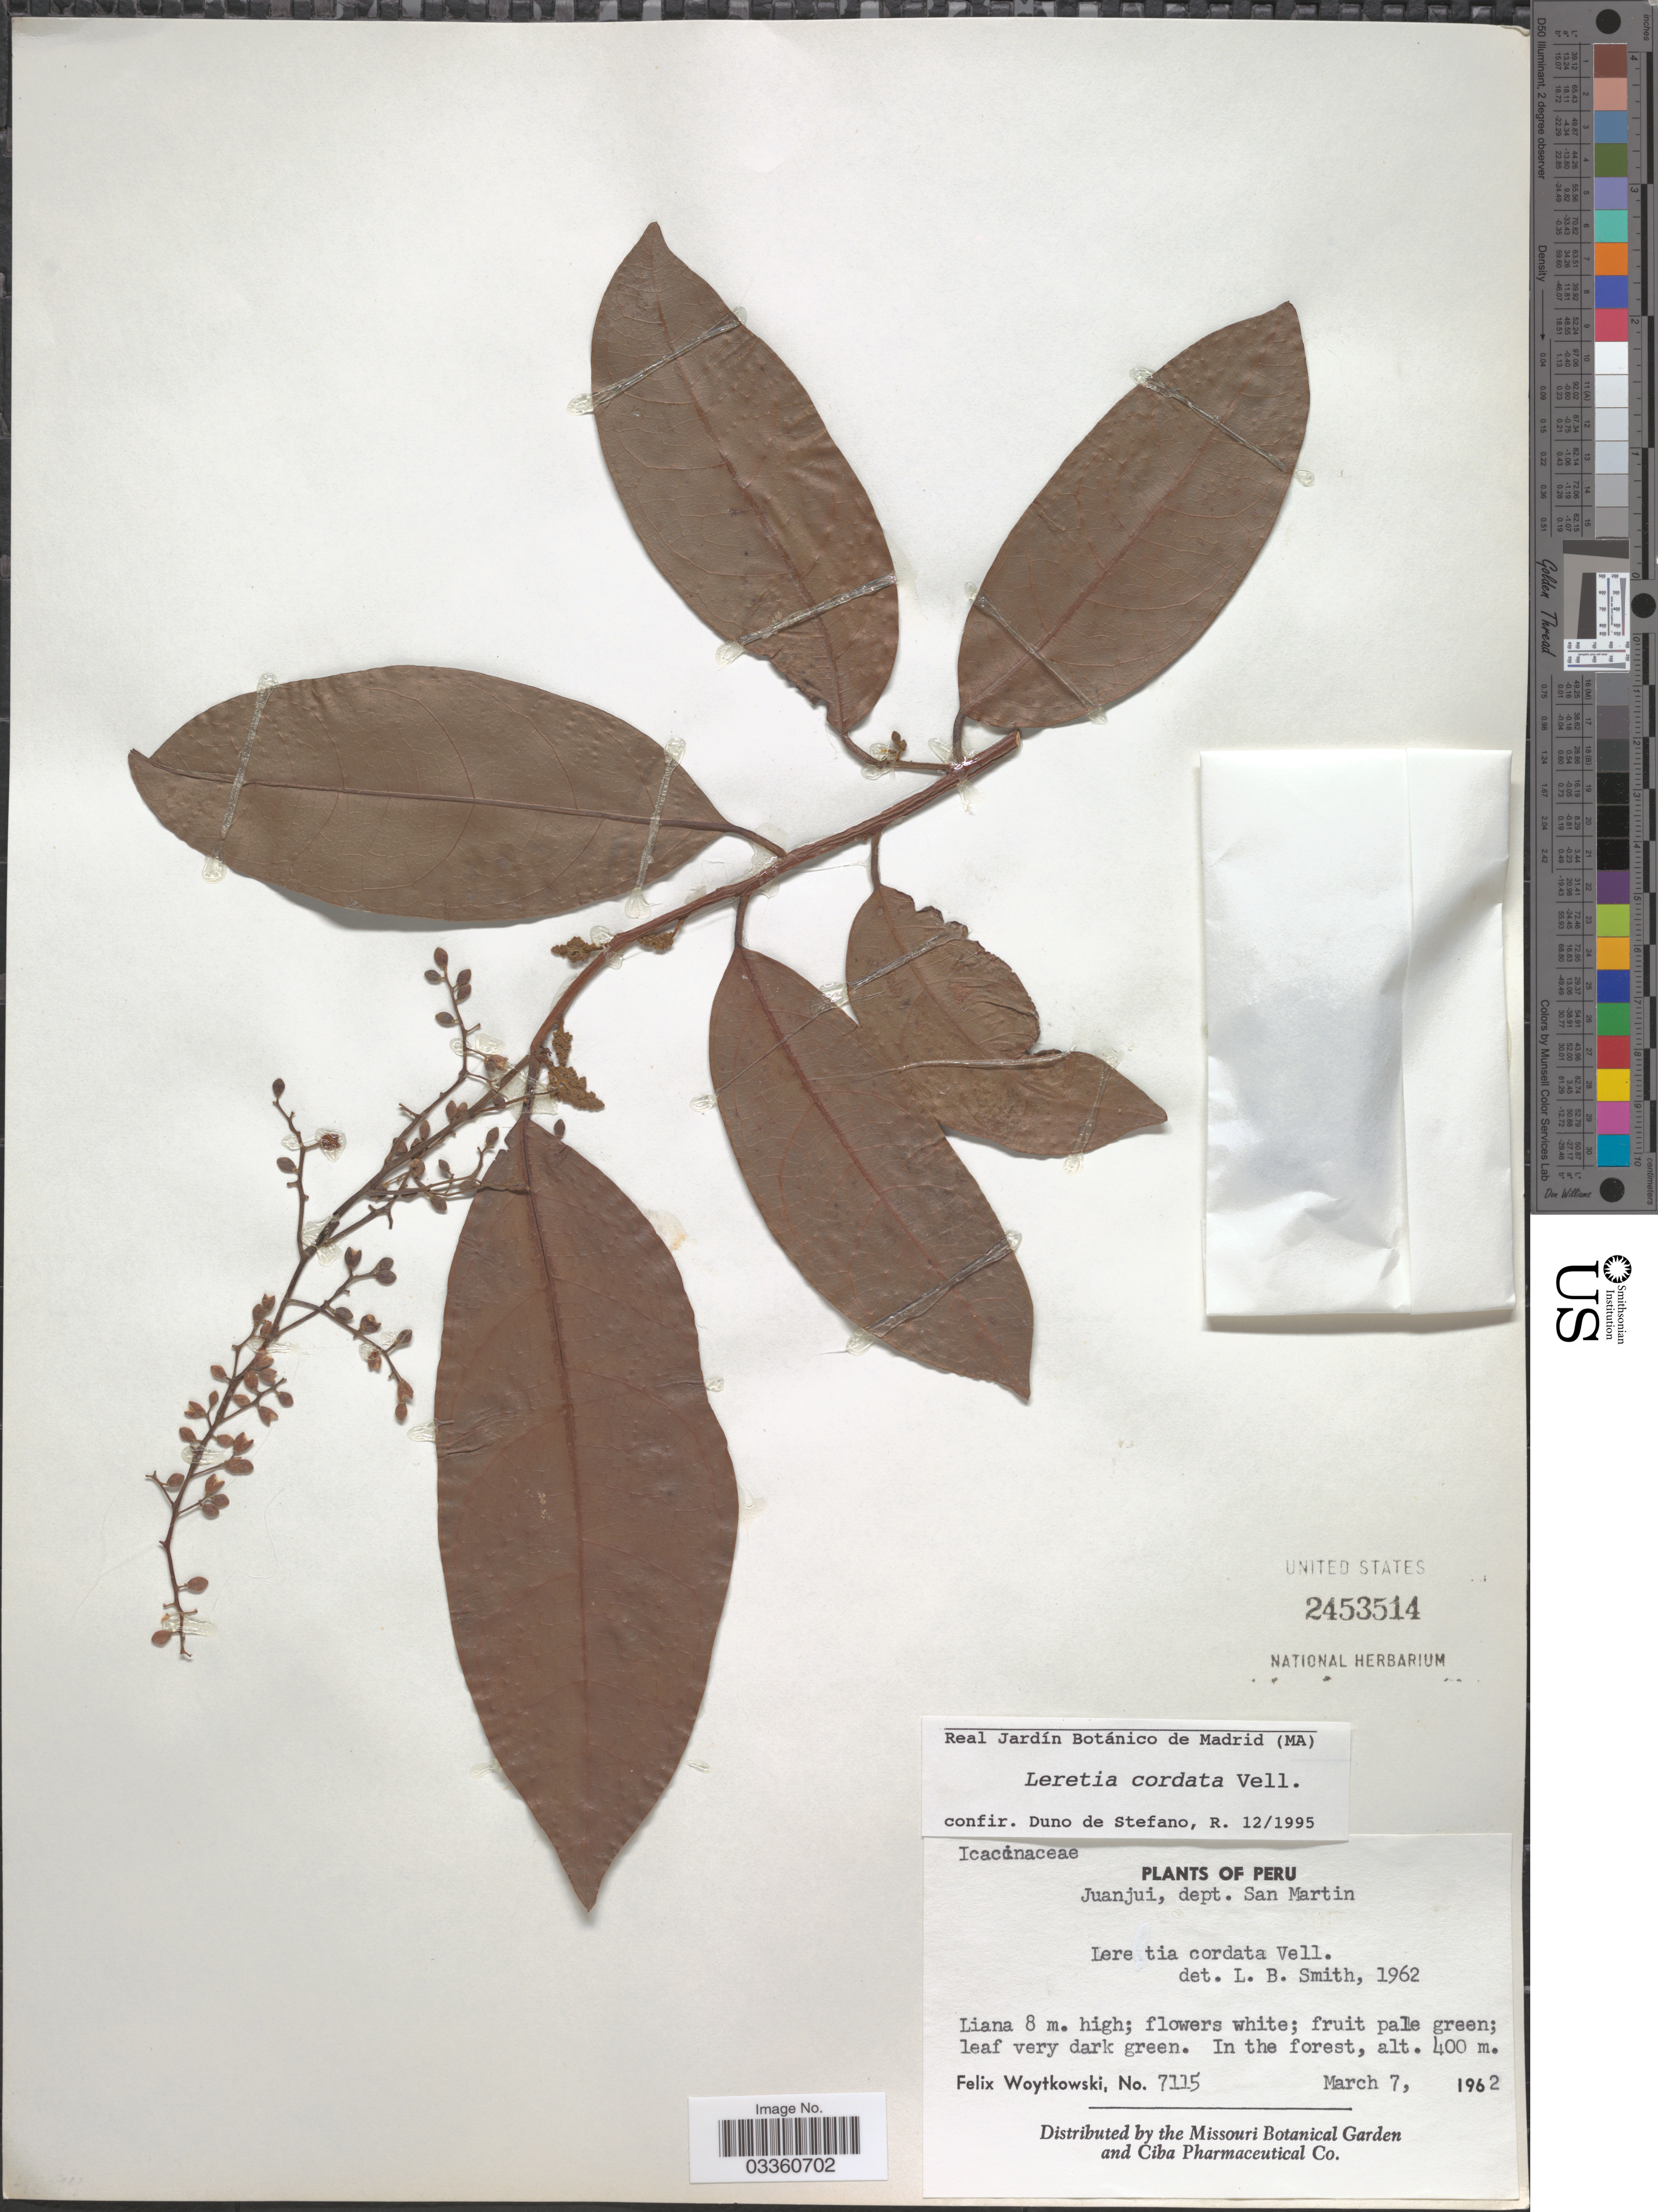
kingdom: Plantae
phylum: Tracheophyta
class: Magnoliopsida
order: Icacinales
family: Icacinaceae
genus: Leretia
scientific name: Leretia cordata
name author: Vell.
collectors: F. Woytkowski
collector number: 7115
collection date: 1962-03-07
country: Peru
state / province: San Martín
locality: Juanjui, dept. San Martin.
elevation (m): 400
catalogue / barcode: US 2453514